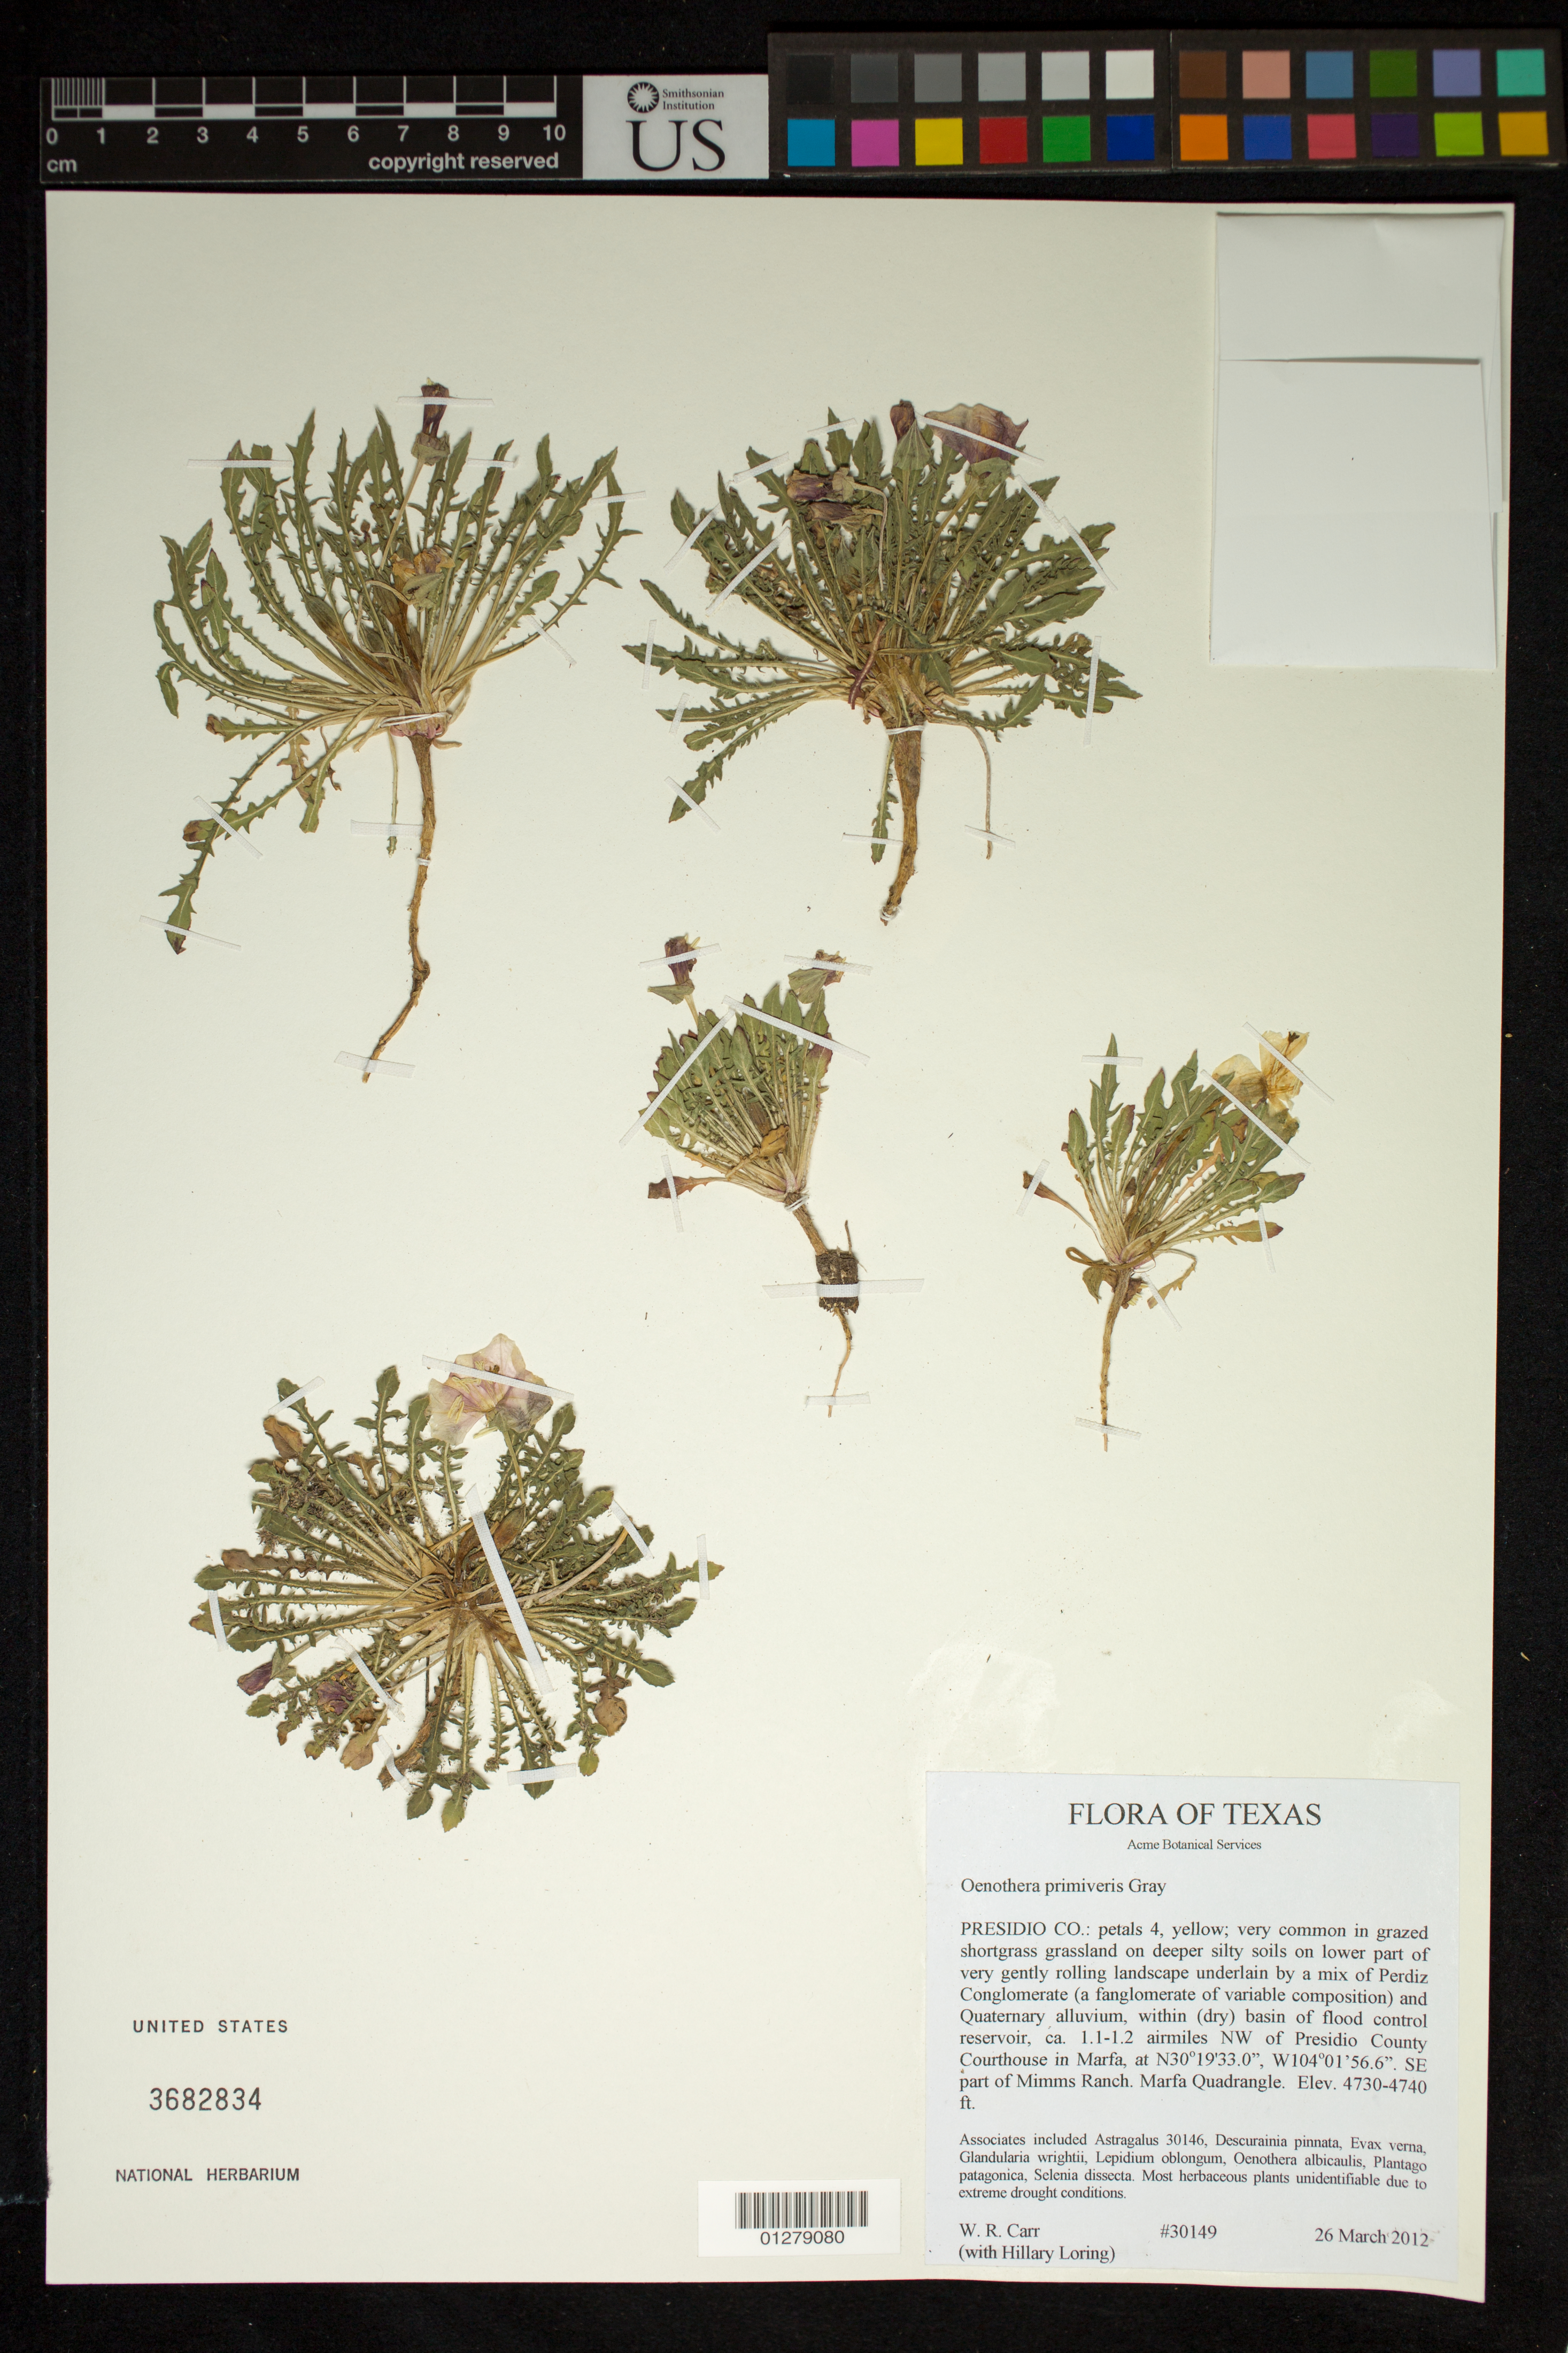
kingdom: Plantae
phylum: Tracheophyta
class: Magnoliopsida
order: Myrtales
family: Onagraceae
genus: Ludwigia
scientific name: Ludwigia octovalvis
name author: (Jacq.) P.H. Raven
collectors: W. Carr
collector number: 31636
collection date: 2012-09-06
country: United States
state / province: Texas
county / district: Bastrop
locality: Bastrop Quadrangle, Bastrop State Park, ca. 2.0-2.1 airmiles ENE of jct. St. Rt. 71 and St. Rt. 95 at Bastrop, along creek feeding park's main lake from N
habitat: Low bank of Stream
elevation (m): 140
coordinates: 29 52.891 N, 104 01.027 W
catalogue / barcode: US 3682842